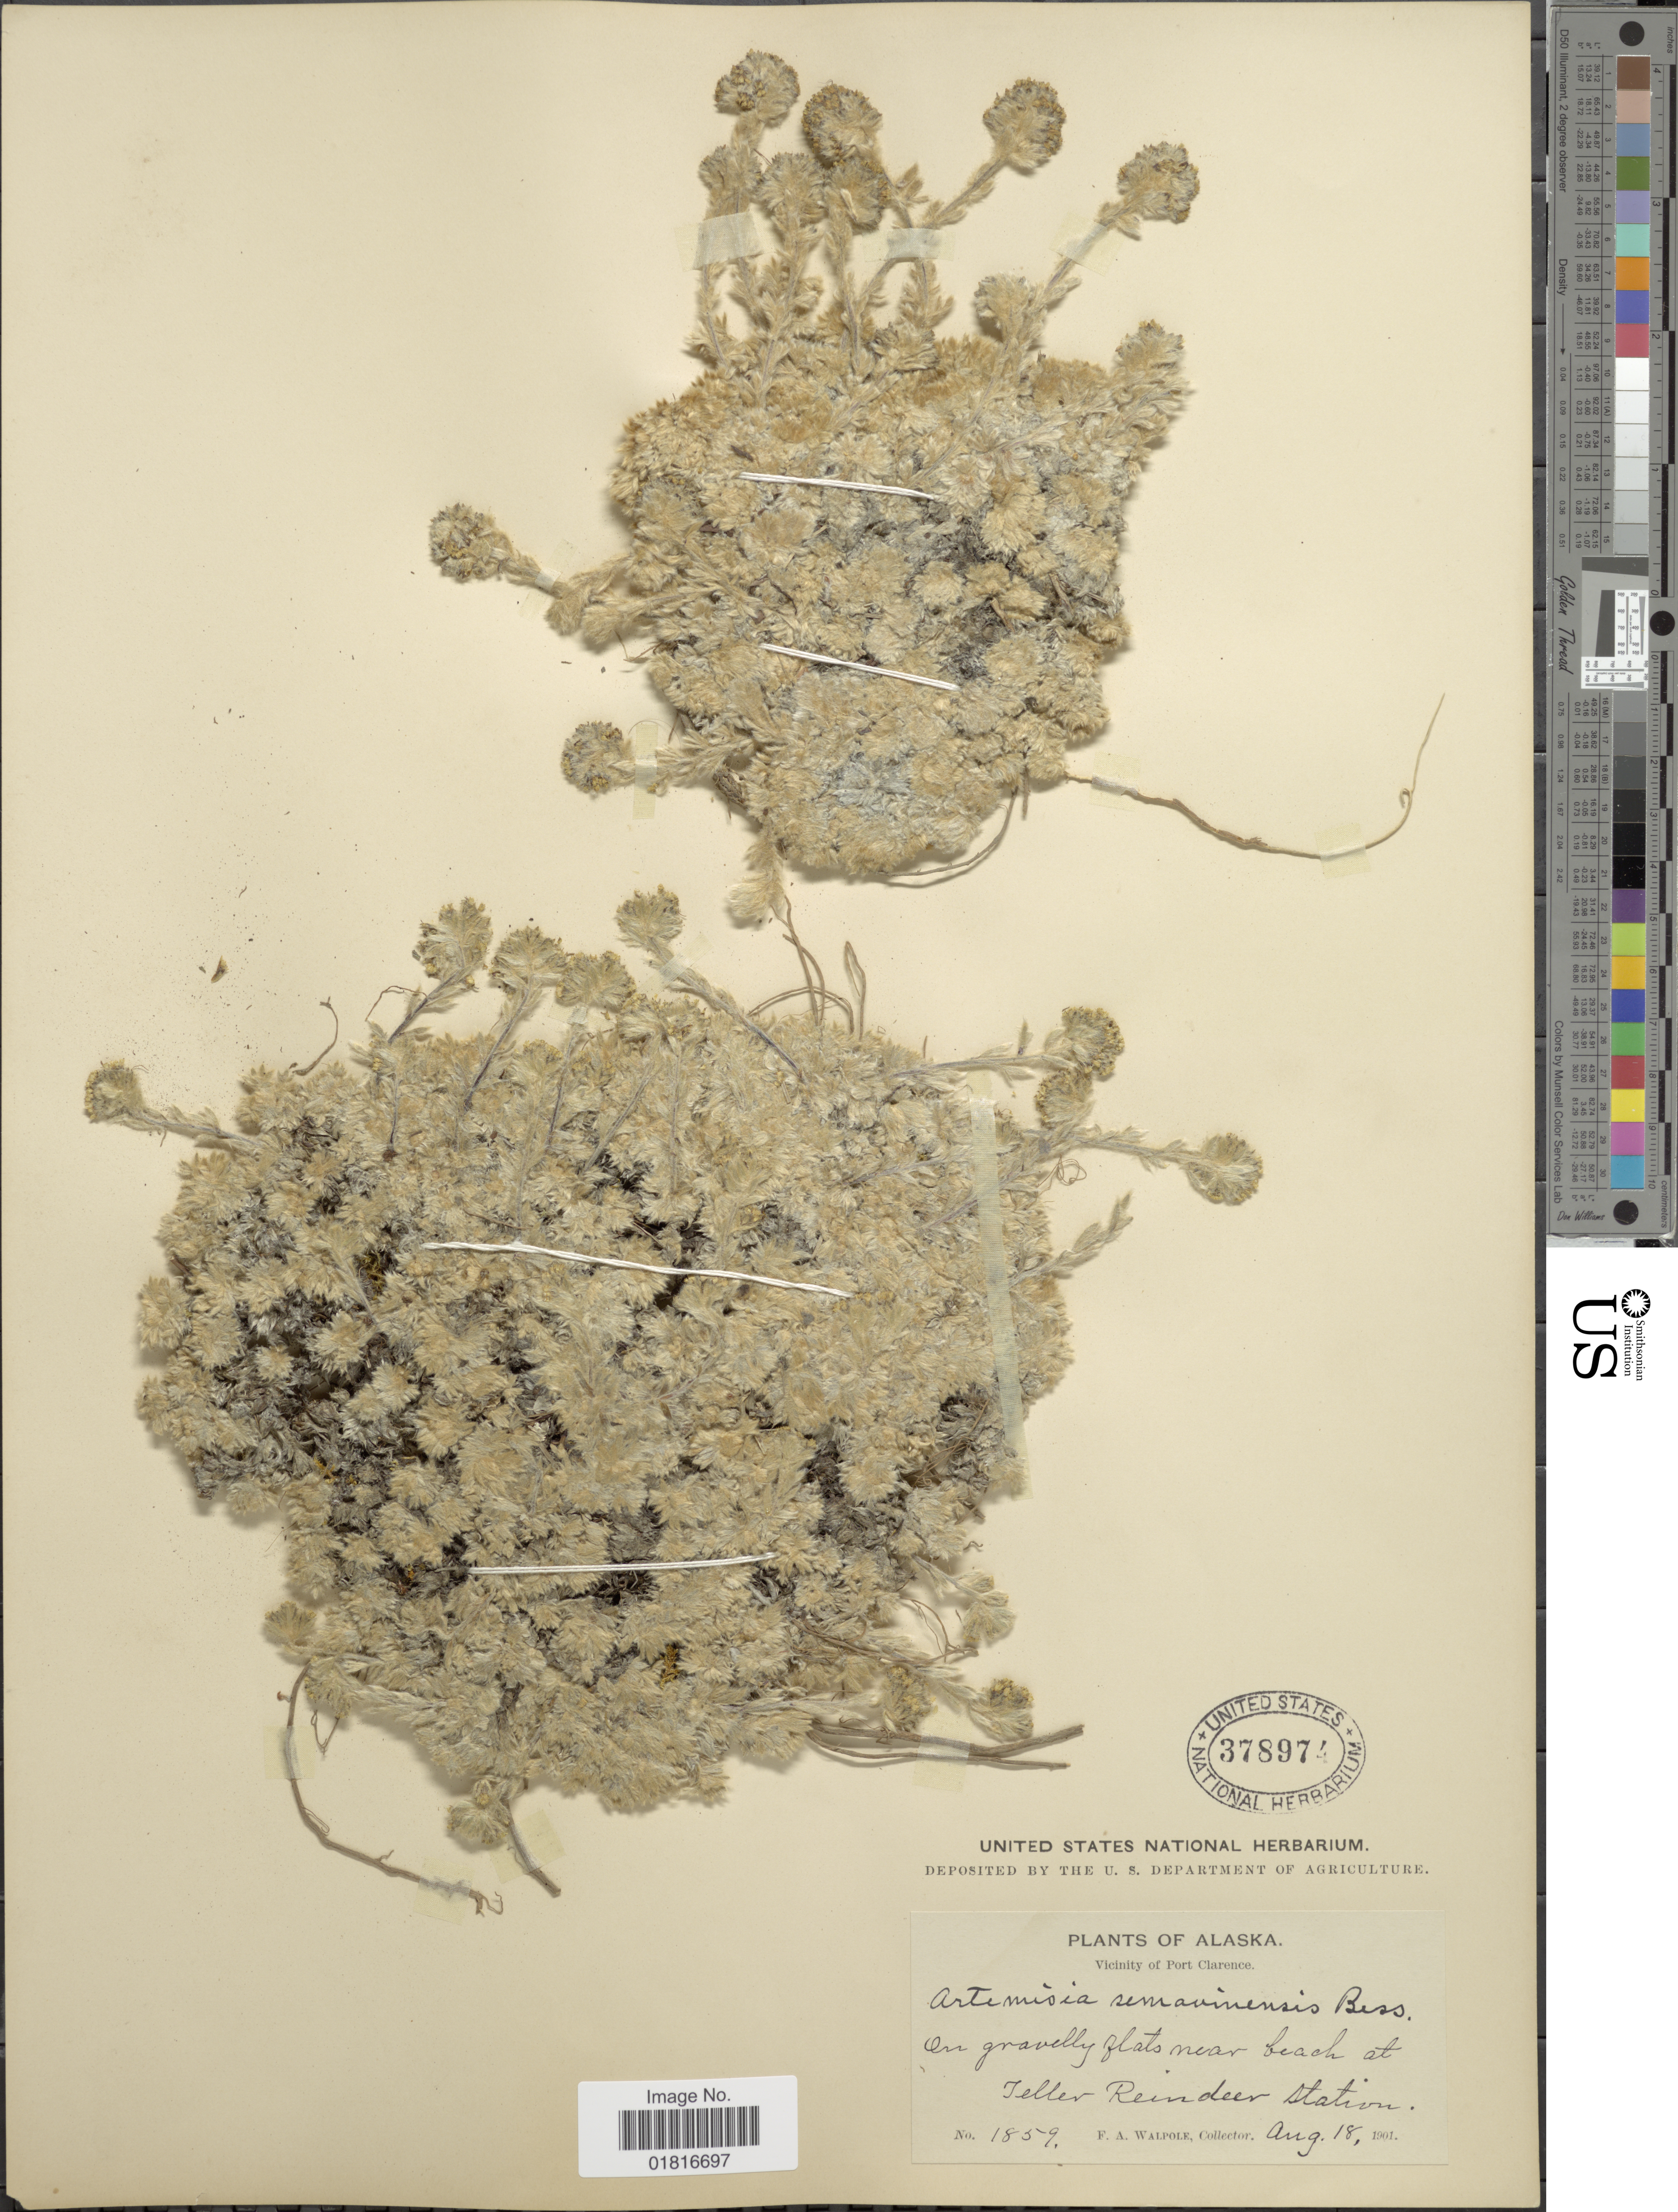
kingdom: Plantae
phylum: Tracheophyta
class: Magnoliopsida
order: Asterales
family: Asteraceae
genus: Artemisia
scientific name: Artemisia senjavinensis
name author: Besser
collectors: F. Walpole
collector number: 1859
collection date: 1901-08-18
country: United States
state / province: Alaska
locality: Vicinity of Port Clarence, On gravelly flats near beach at Teller Reinder station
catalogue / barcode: US 378974